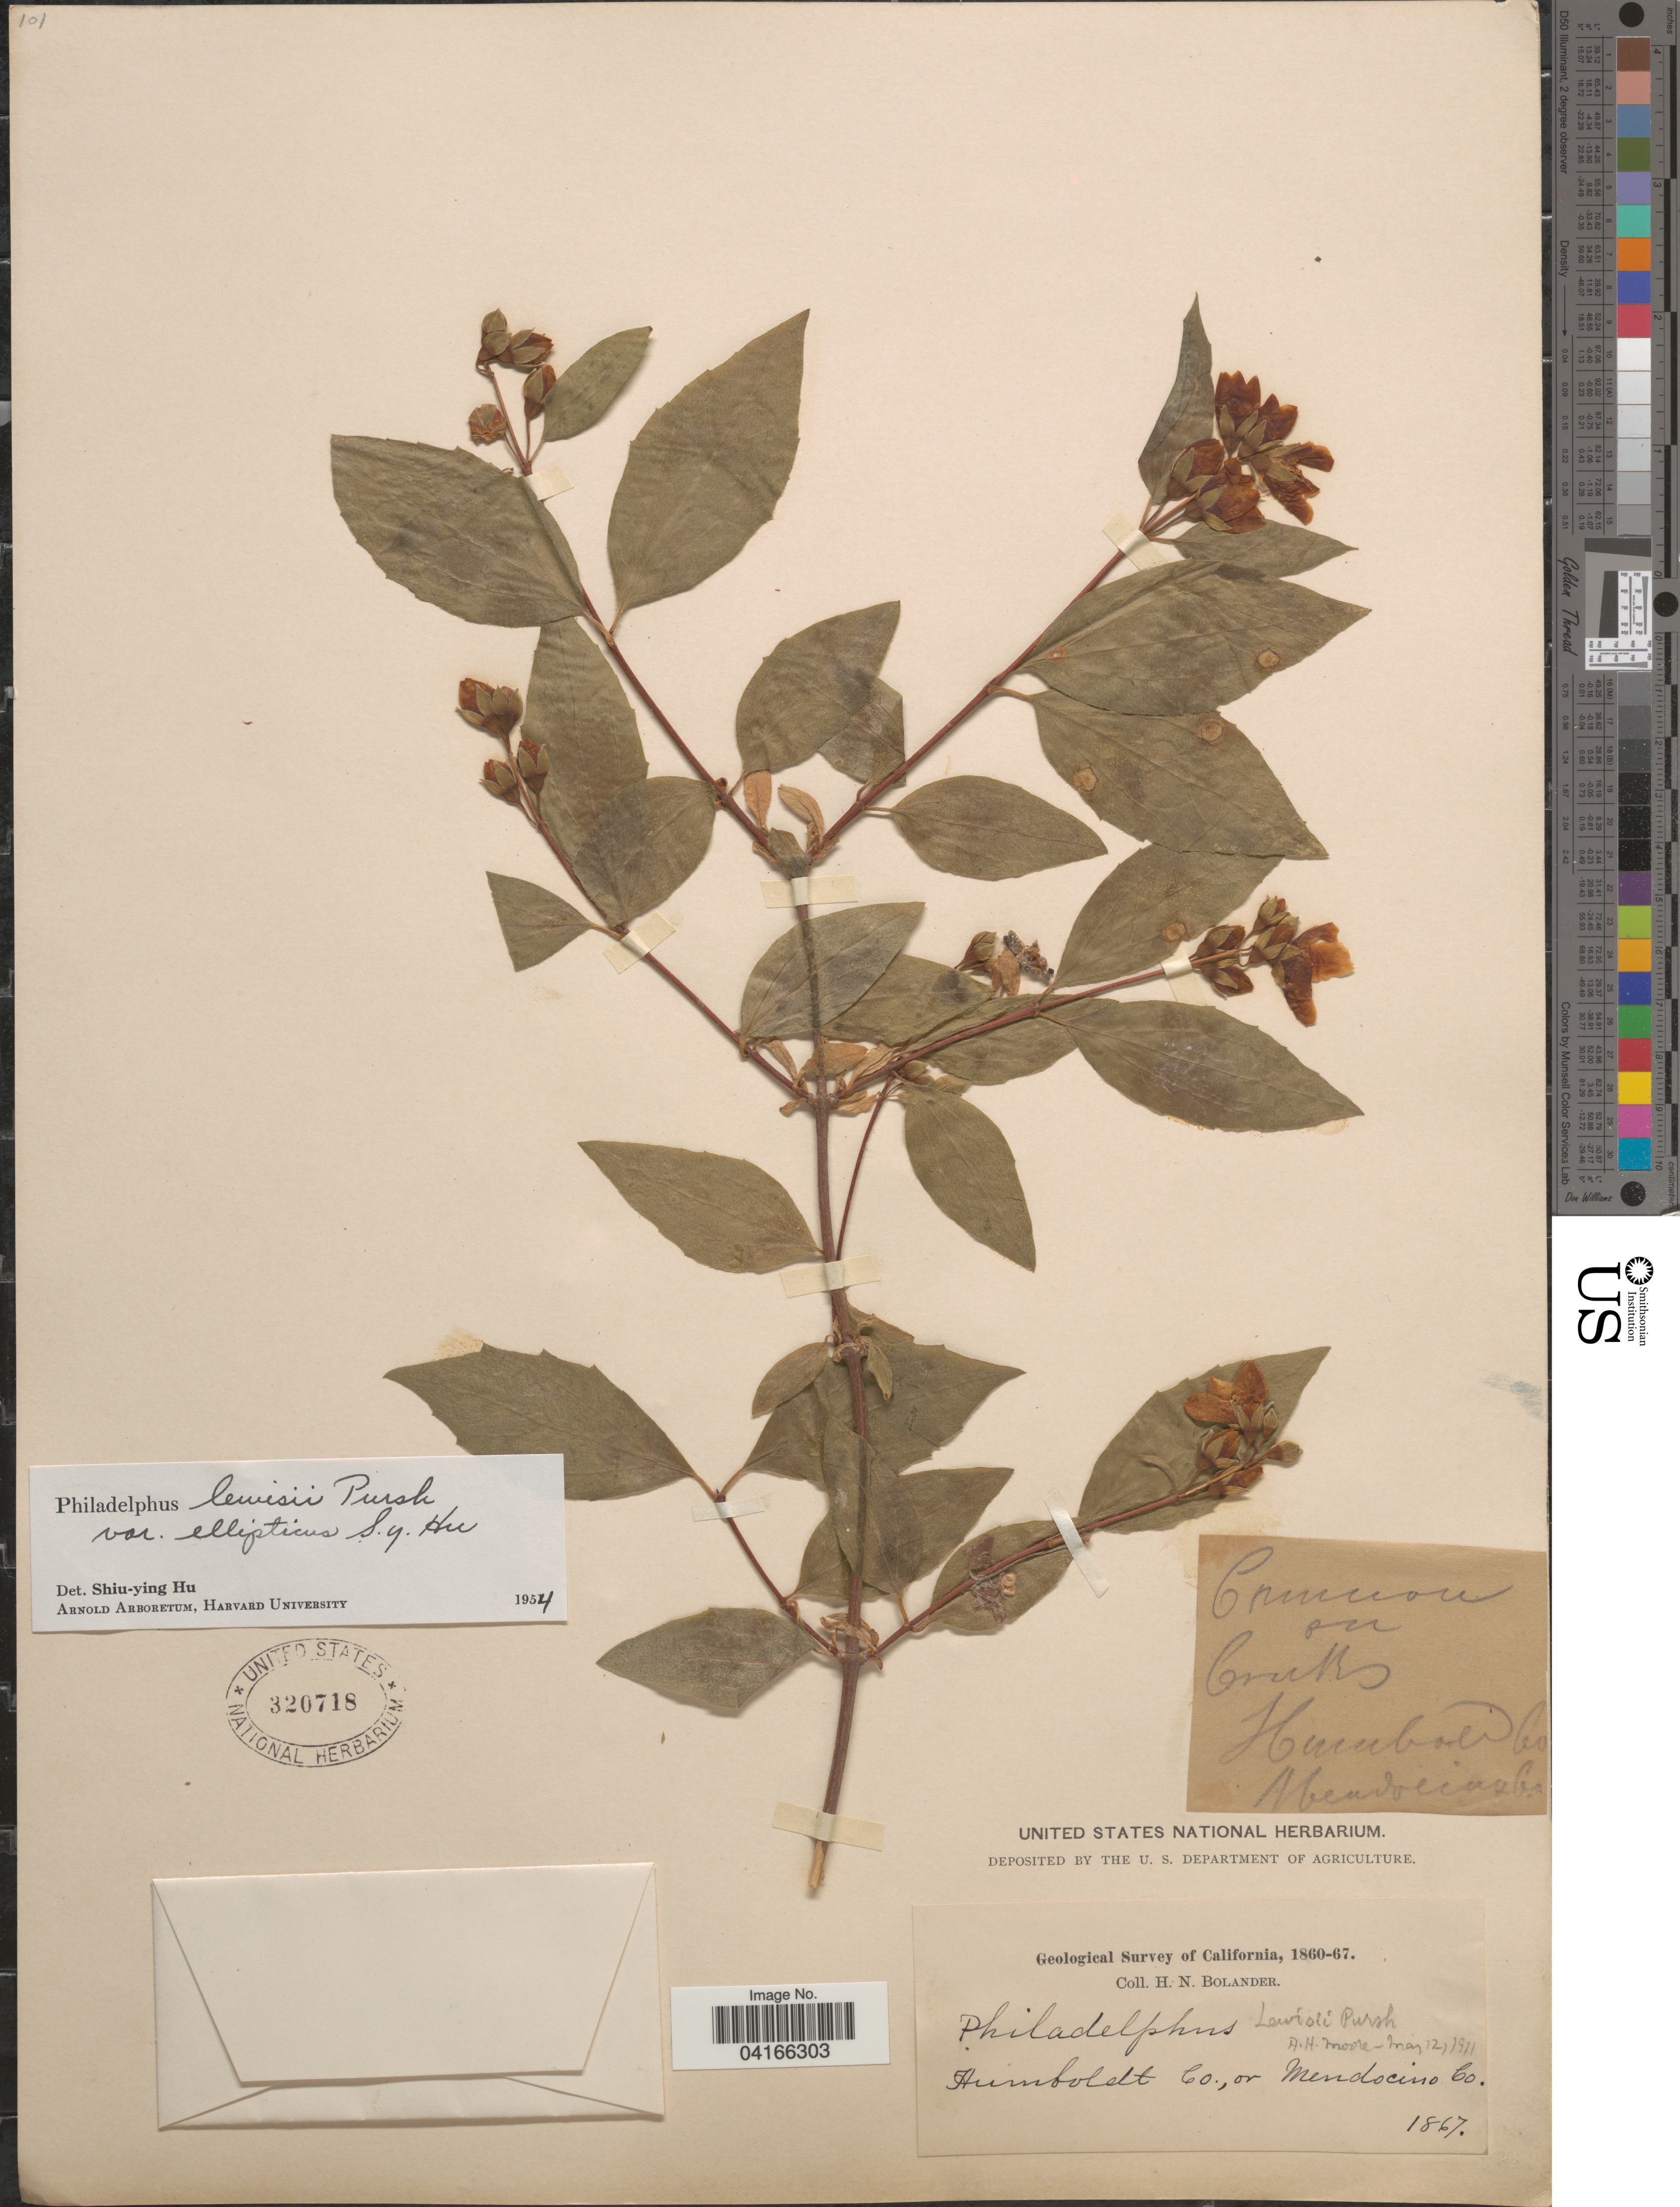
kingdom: Plantae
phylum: Tracheophyta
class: Magnoliopsida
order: Cornales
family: Hydrangeaceae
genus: Philadelphus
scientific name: Philadelphus lewisii var. ellipticus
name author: S.Y. Hu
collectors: H. Bolander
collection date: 1867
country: United States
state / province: California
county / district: Humboldt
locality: Geological Survey of California, 1860-67. Humboldt Co., or Mendocino Co.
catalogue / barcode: US 320718